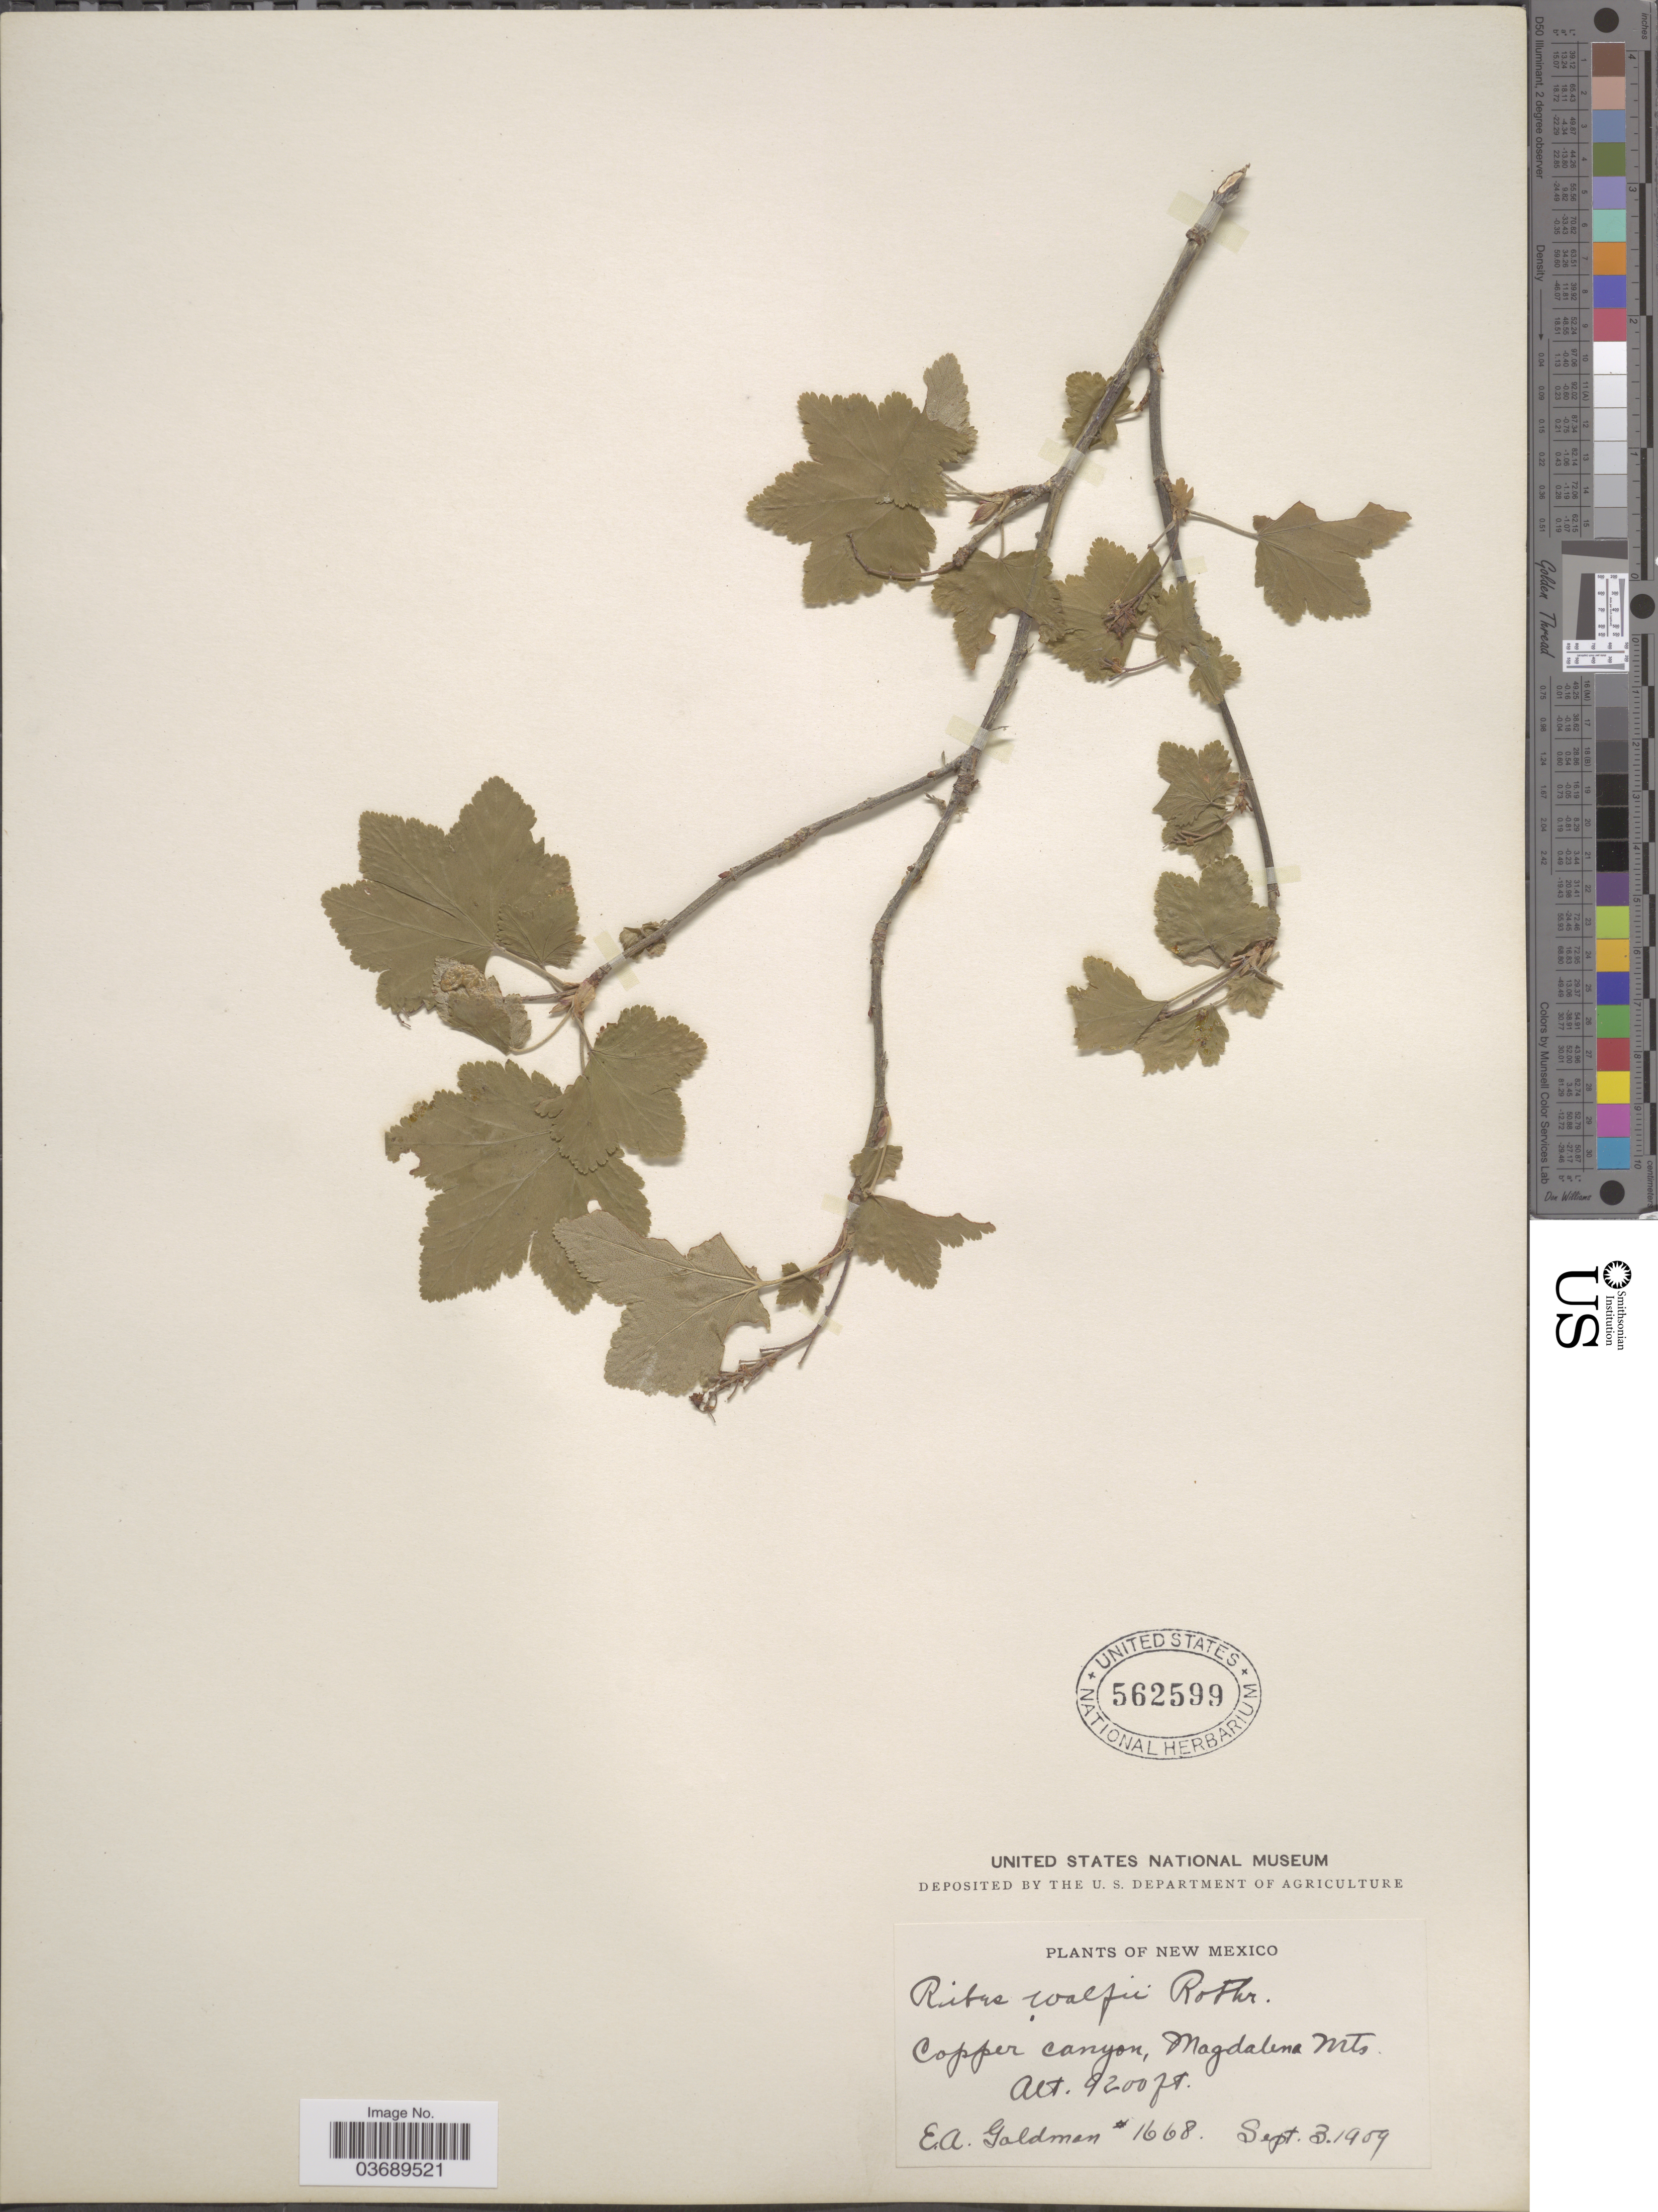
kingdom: Plantae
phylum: Tracheophyta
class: Magnoliopsida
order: Saxifragales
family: Grossulariaceae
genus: Ribes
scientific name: Ribes wolfii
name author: Rothr.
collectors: E. A. Goldman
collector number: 1668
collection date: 1959-09-03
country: United States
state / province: New Mexico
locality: Copper Canyon, Magdalena Mts.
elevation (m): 2804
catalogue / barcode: US 562599